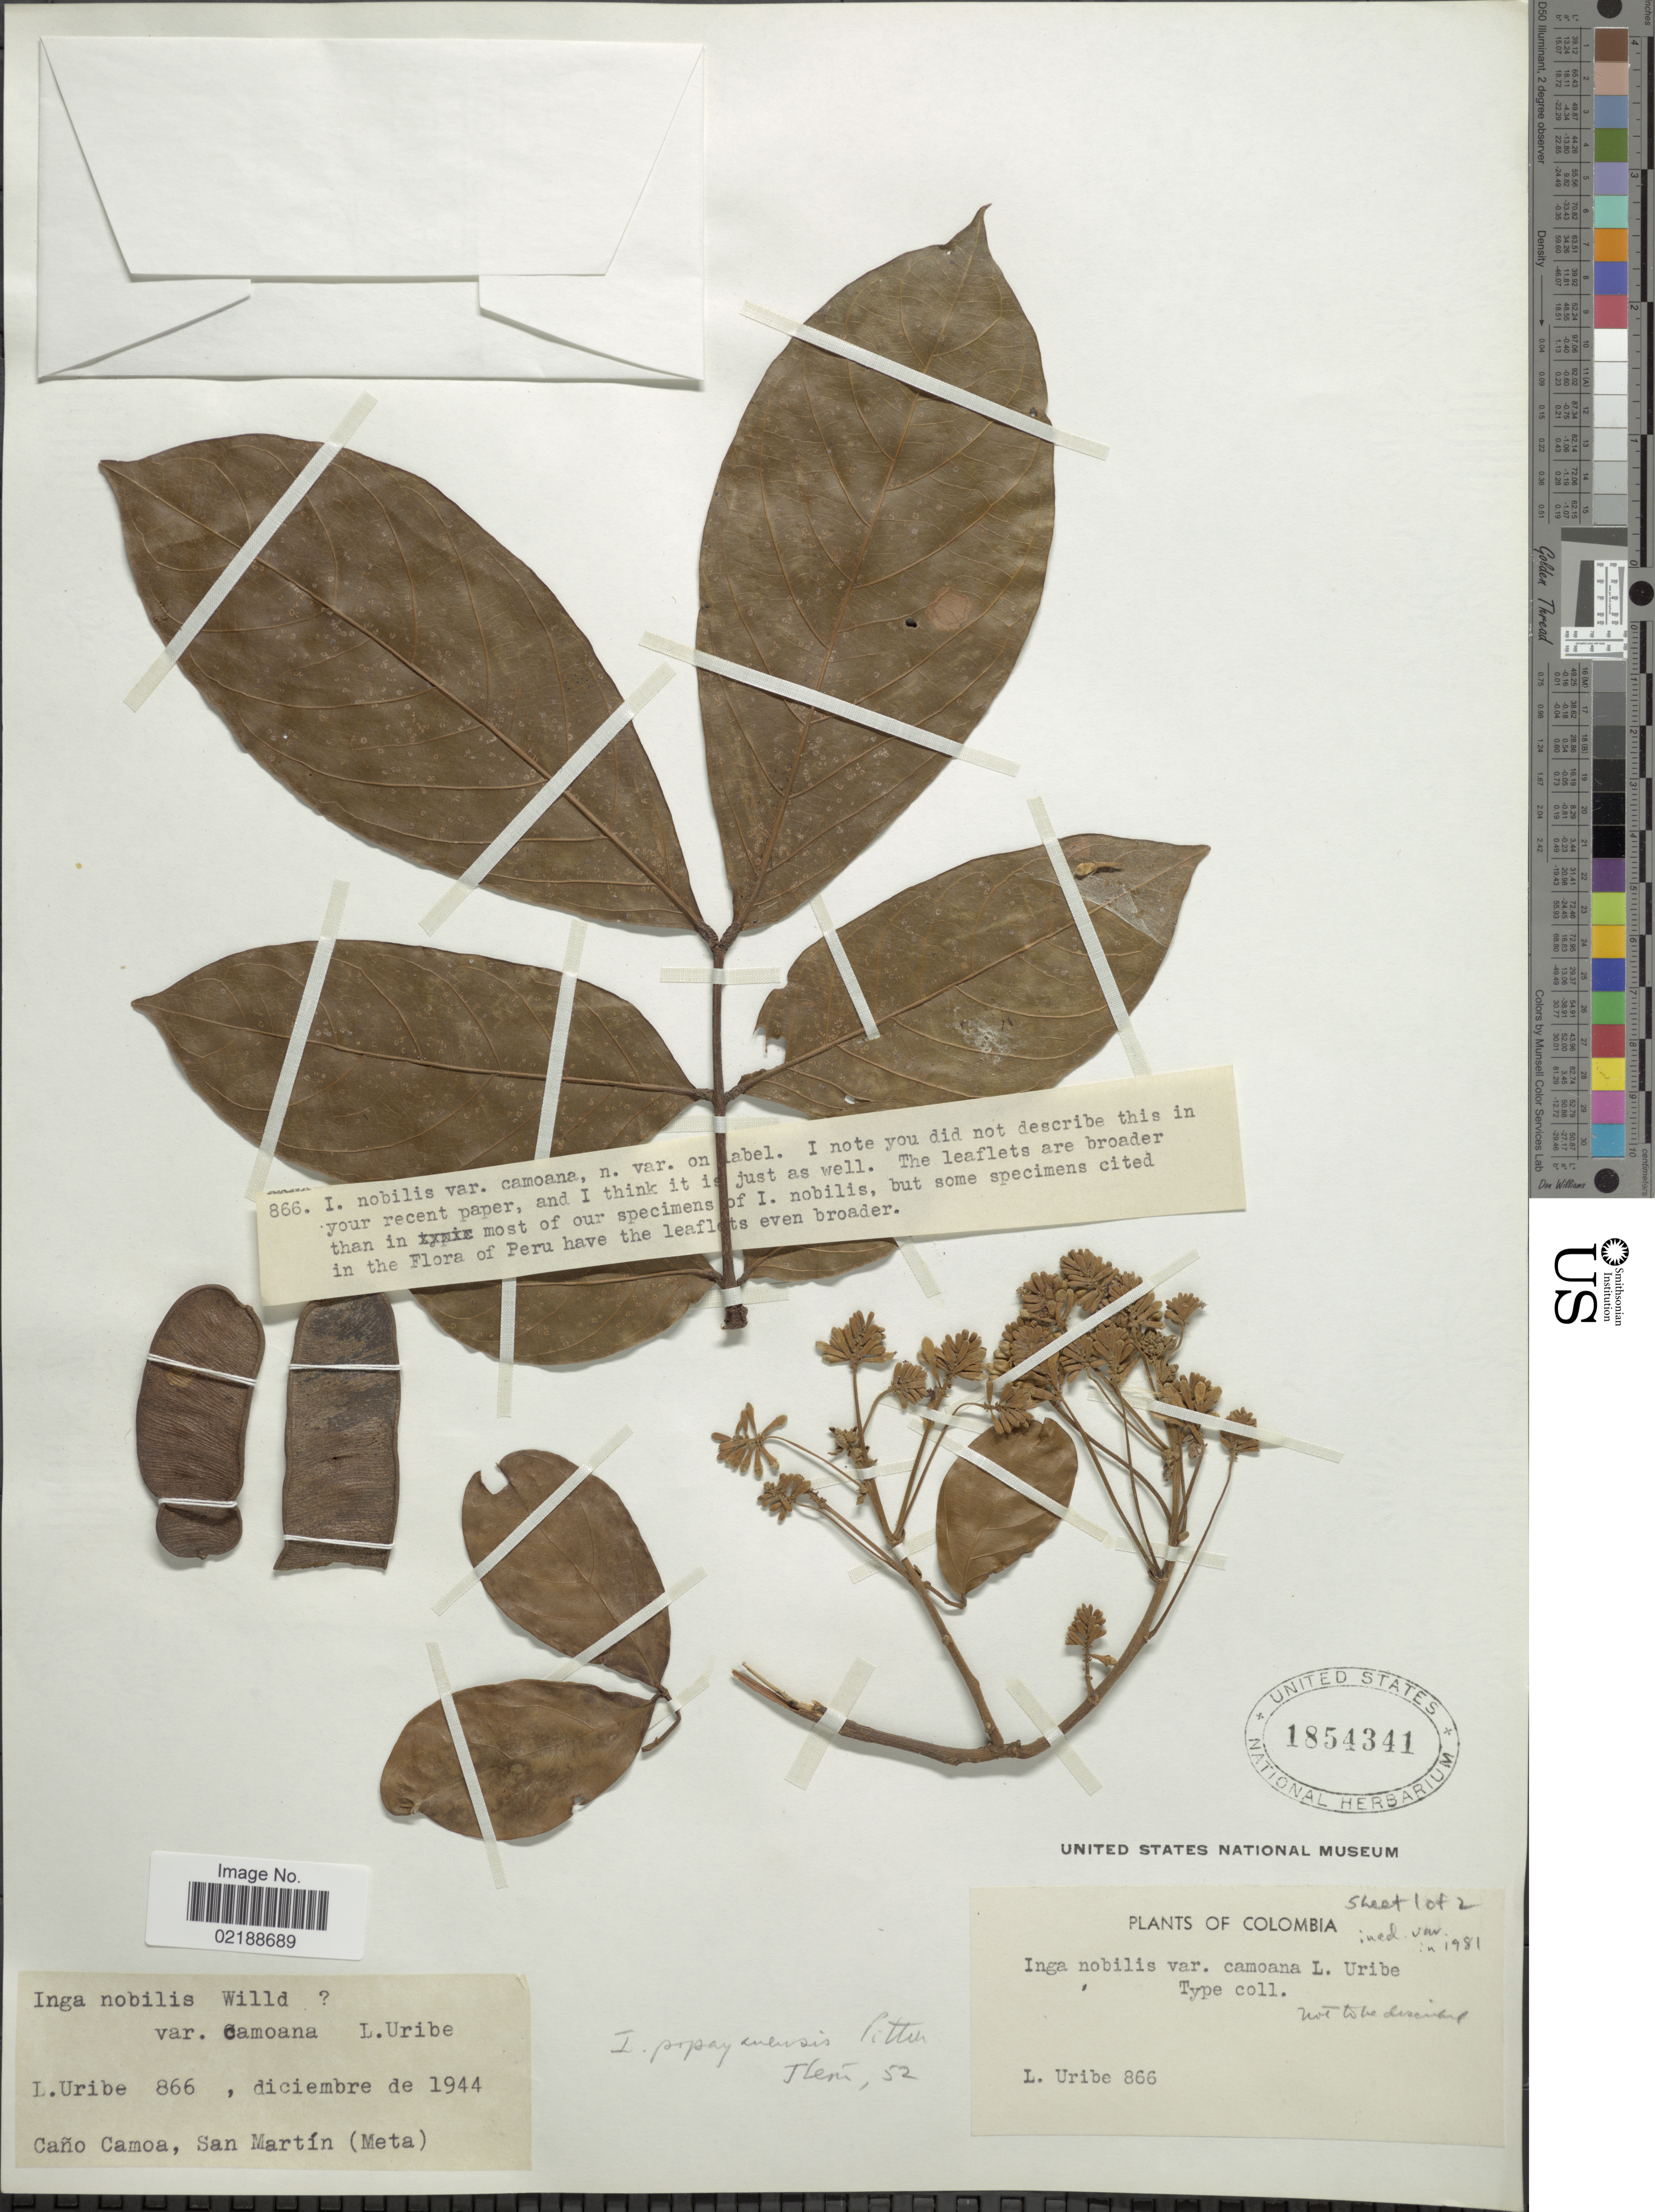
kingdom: Plantae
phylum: Tracheophyta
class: Magnoliopsida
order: Fabales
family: Fabaceae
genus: Inga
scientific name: Inga nobilis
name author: Willd.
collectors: L. Uribe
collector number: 866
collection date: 1944-12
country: Colombia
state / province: Meta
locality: Caño Camoa, San Martin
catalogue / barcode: US 1854341